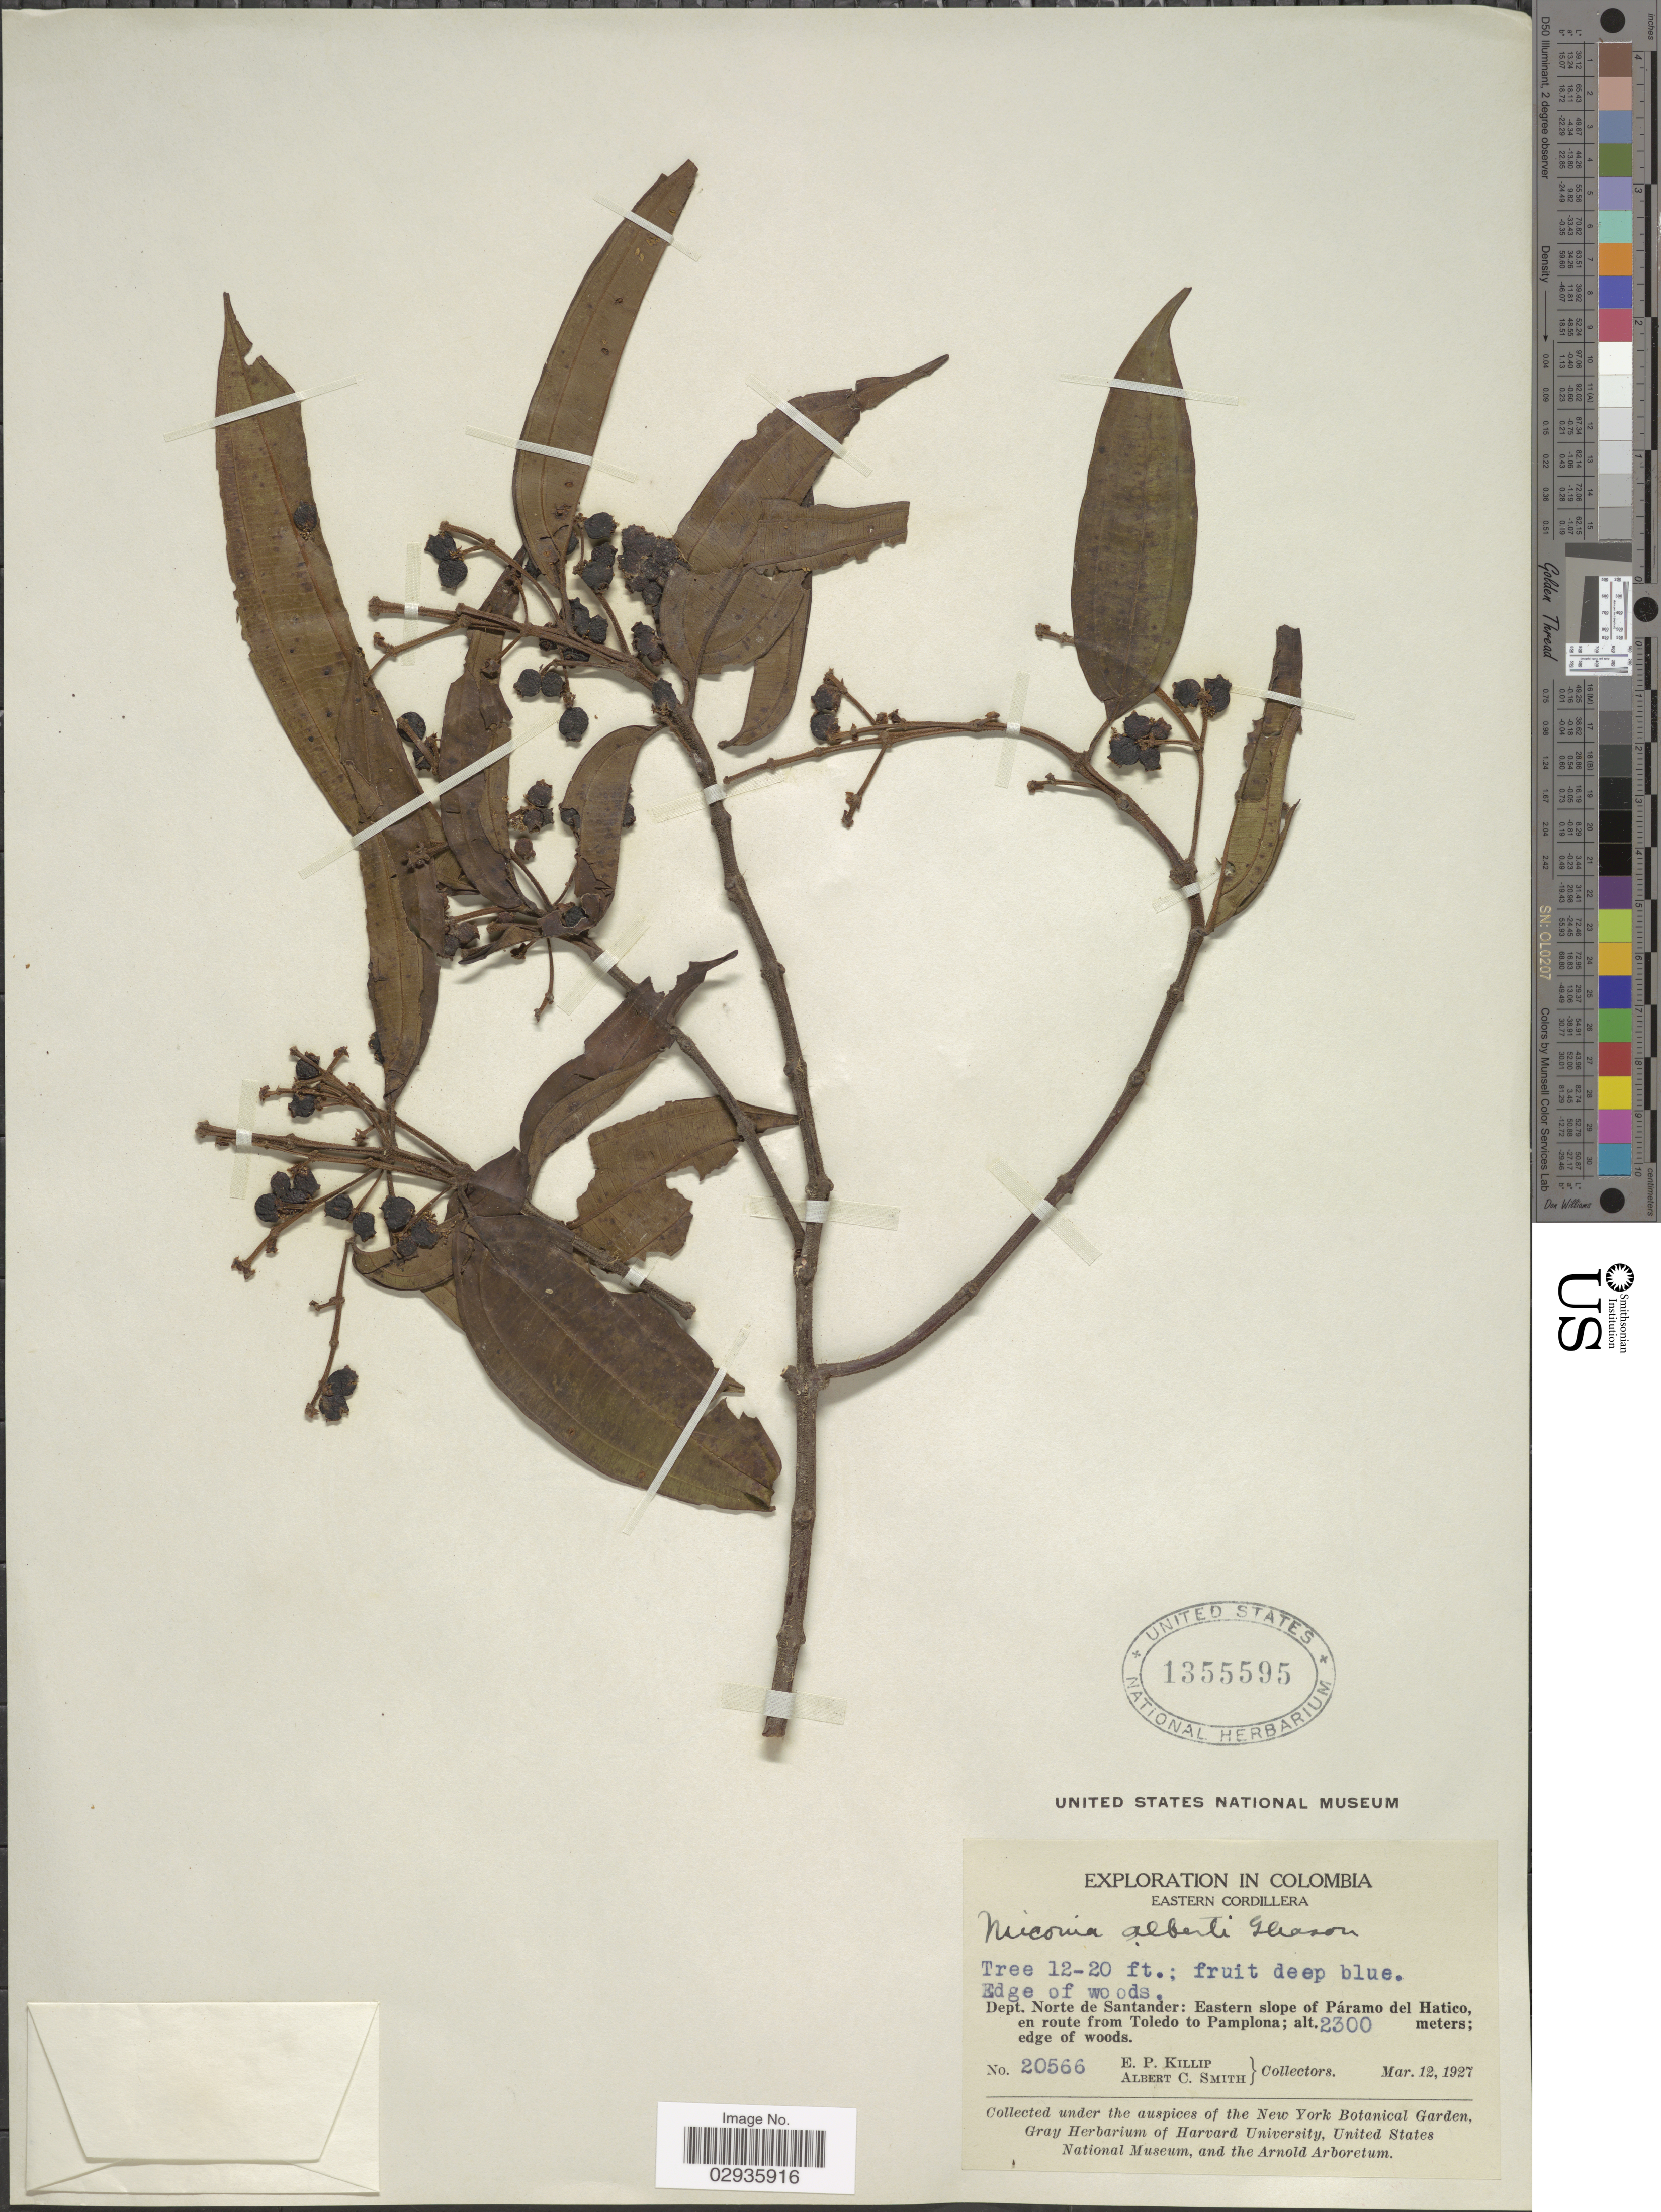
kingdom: Plantae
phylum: Tracheophyta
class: Magnoliopsida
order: Myrtales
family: Melastomataceae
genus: Miconia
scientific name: Miconia alberti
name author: Gleason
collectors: E. P. Killip & A. C. Smith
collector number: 20566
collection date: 1927-03-12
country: Colombia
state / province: Norte de Santander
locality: Eastern Cordillera, Dept. Norte de Santander: Eastern slope of Páramo del Hatico, en route from Toledo to Pamplona.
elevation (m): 2300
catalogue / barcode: US 1355595